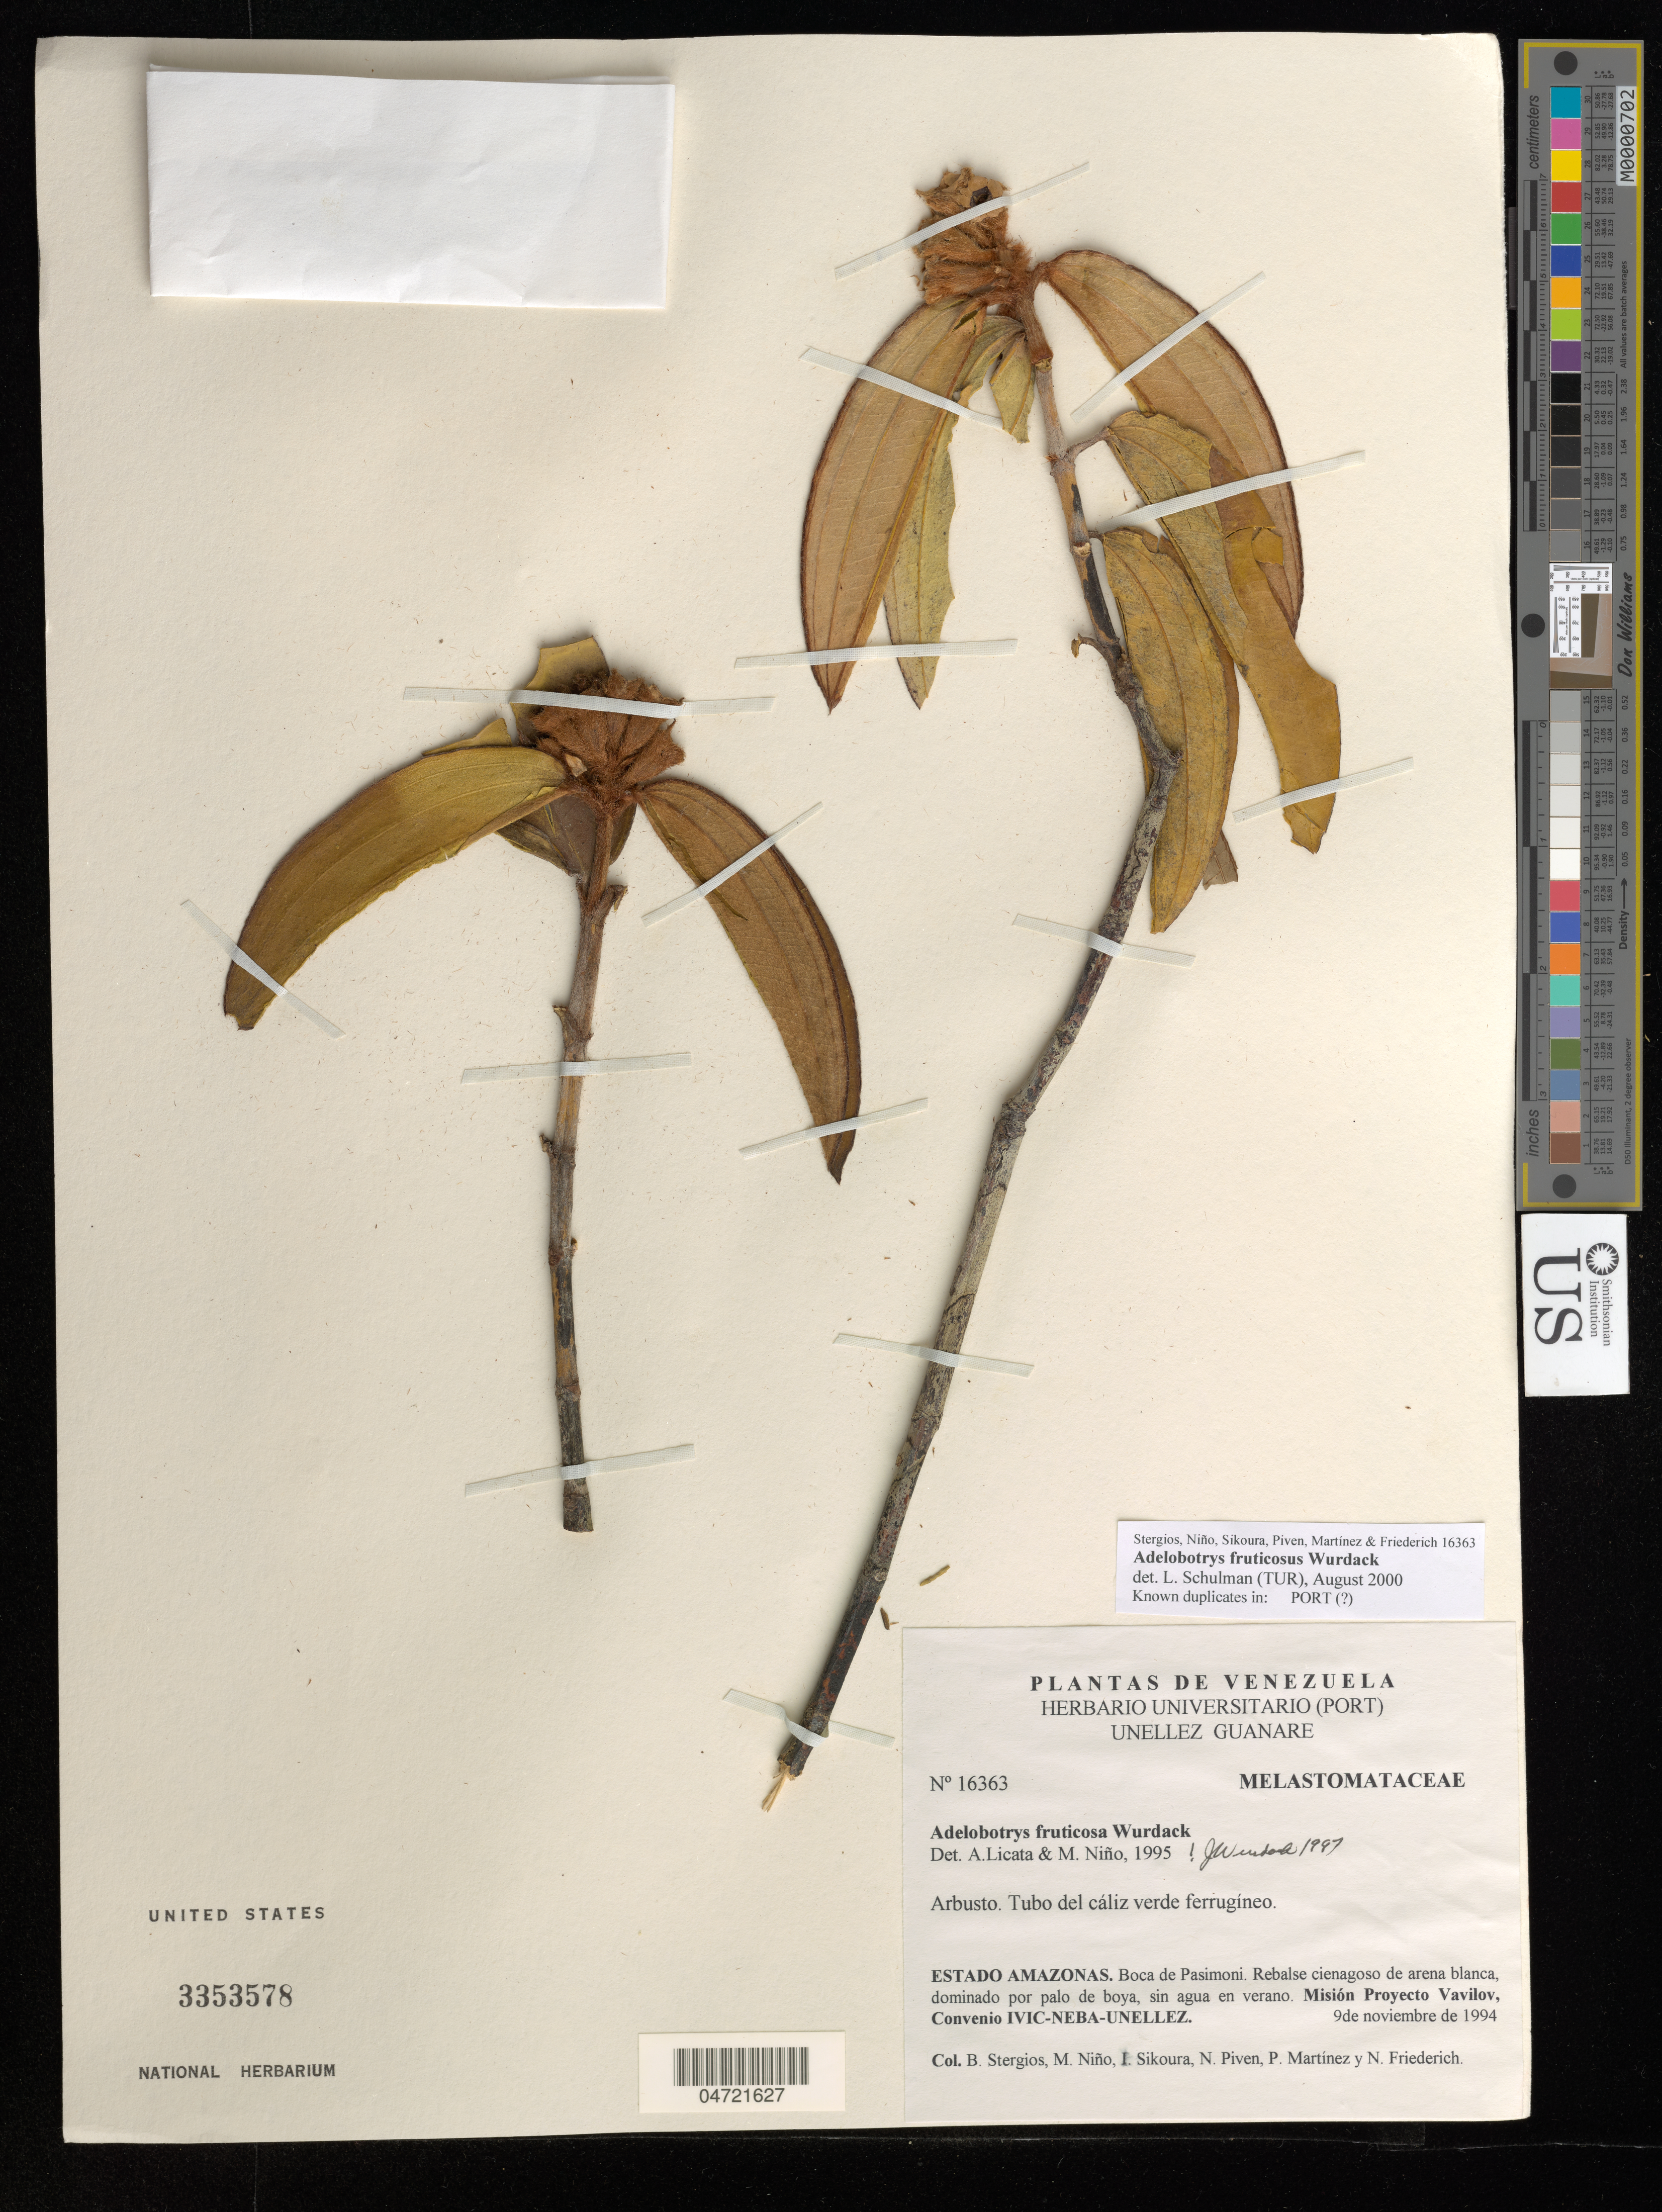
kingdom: Plantae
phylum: Tracheophyta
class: Magnoliopsida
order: Myrtales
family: Melastomataceae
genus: Adelobotrys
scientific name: Adelobotrys fruticosus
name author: Wurdack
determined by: Schulman, Leif, (TUR), University of Turku (FINLAND)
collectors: B. G. Stergios, S. M. Niño, I. Sikoura, N. Piven, P. Martinez & N. Friederich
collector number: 16363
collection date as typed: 09 Nov 1994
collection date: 1994-11-09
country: Venezuela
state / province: Amazonas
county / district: Río Negro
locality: Río Casiquiare. Poblción de Solano. Misión Proyecto Vavilov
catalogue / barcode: US 3353578